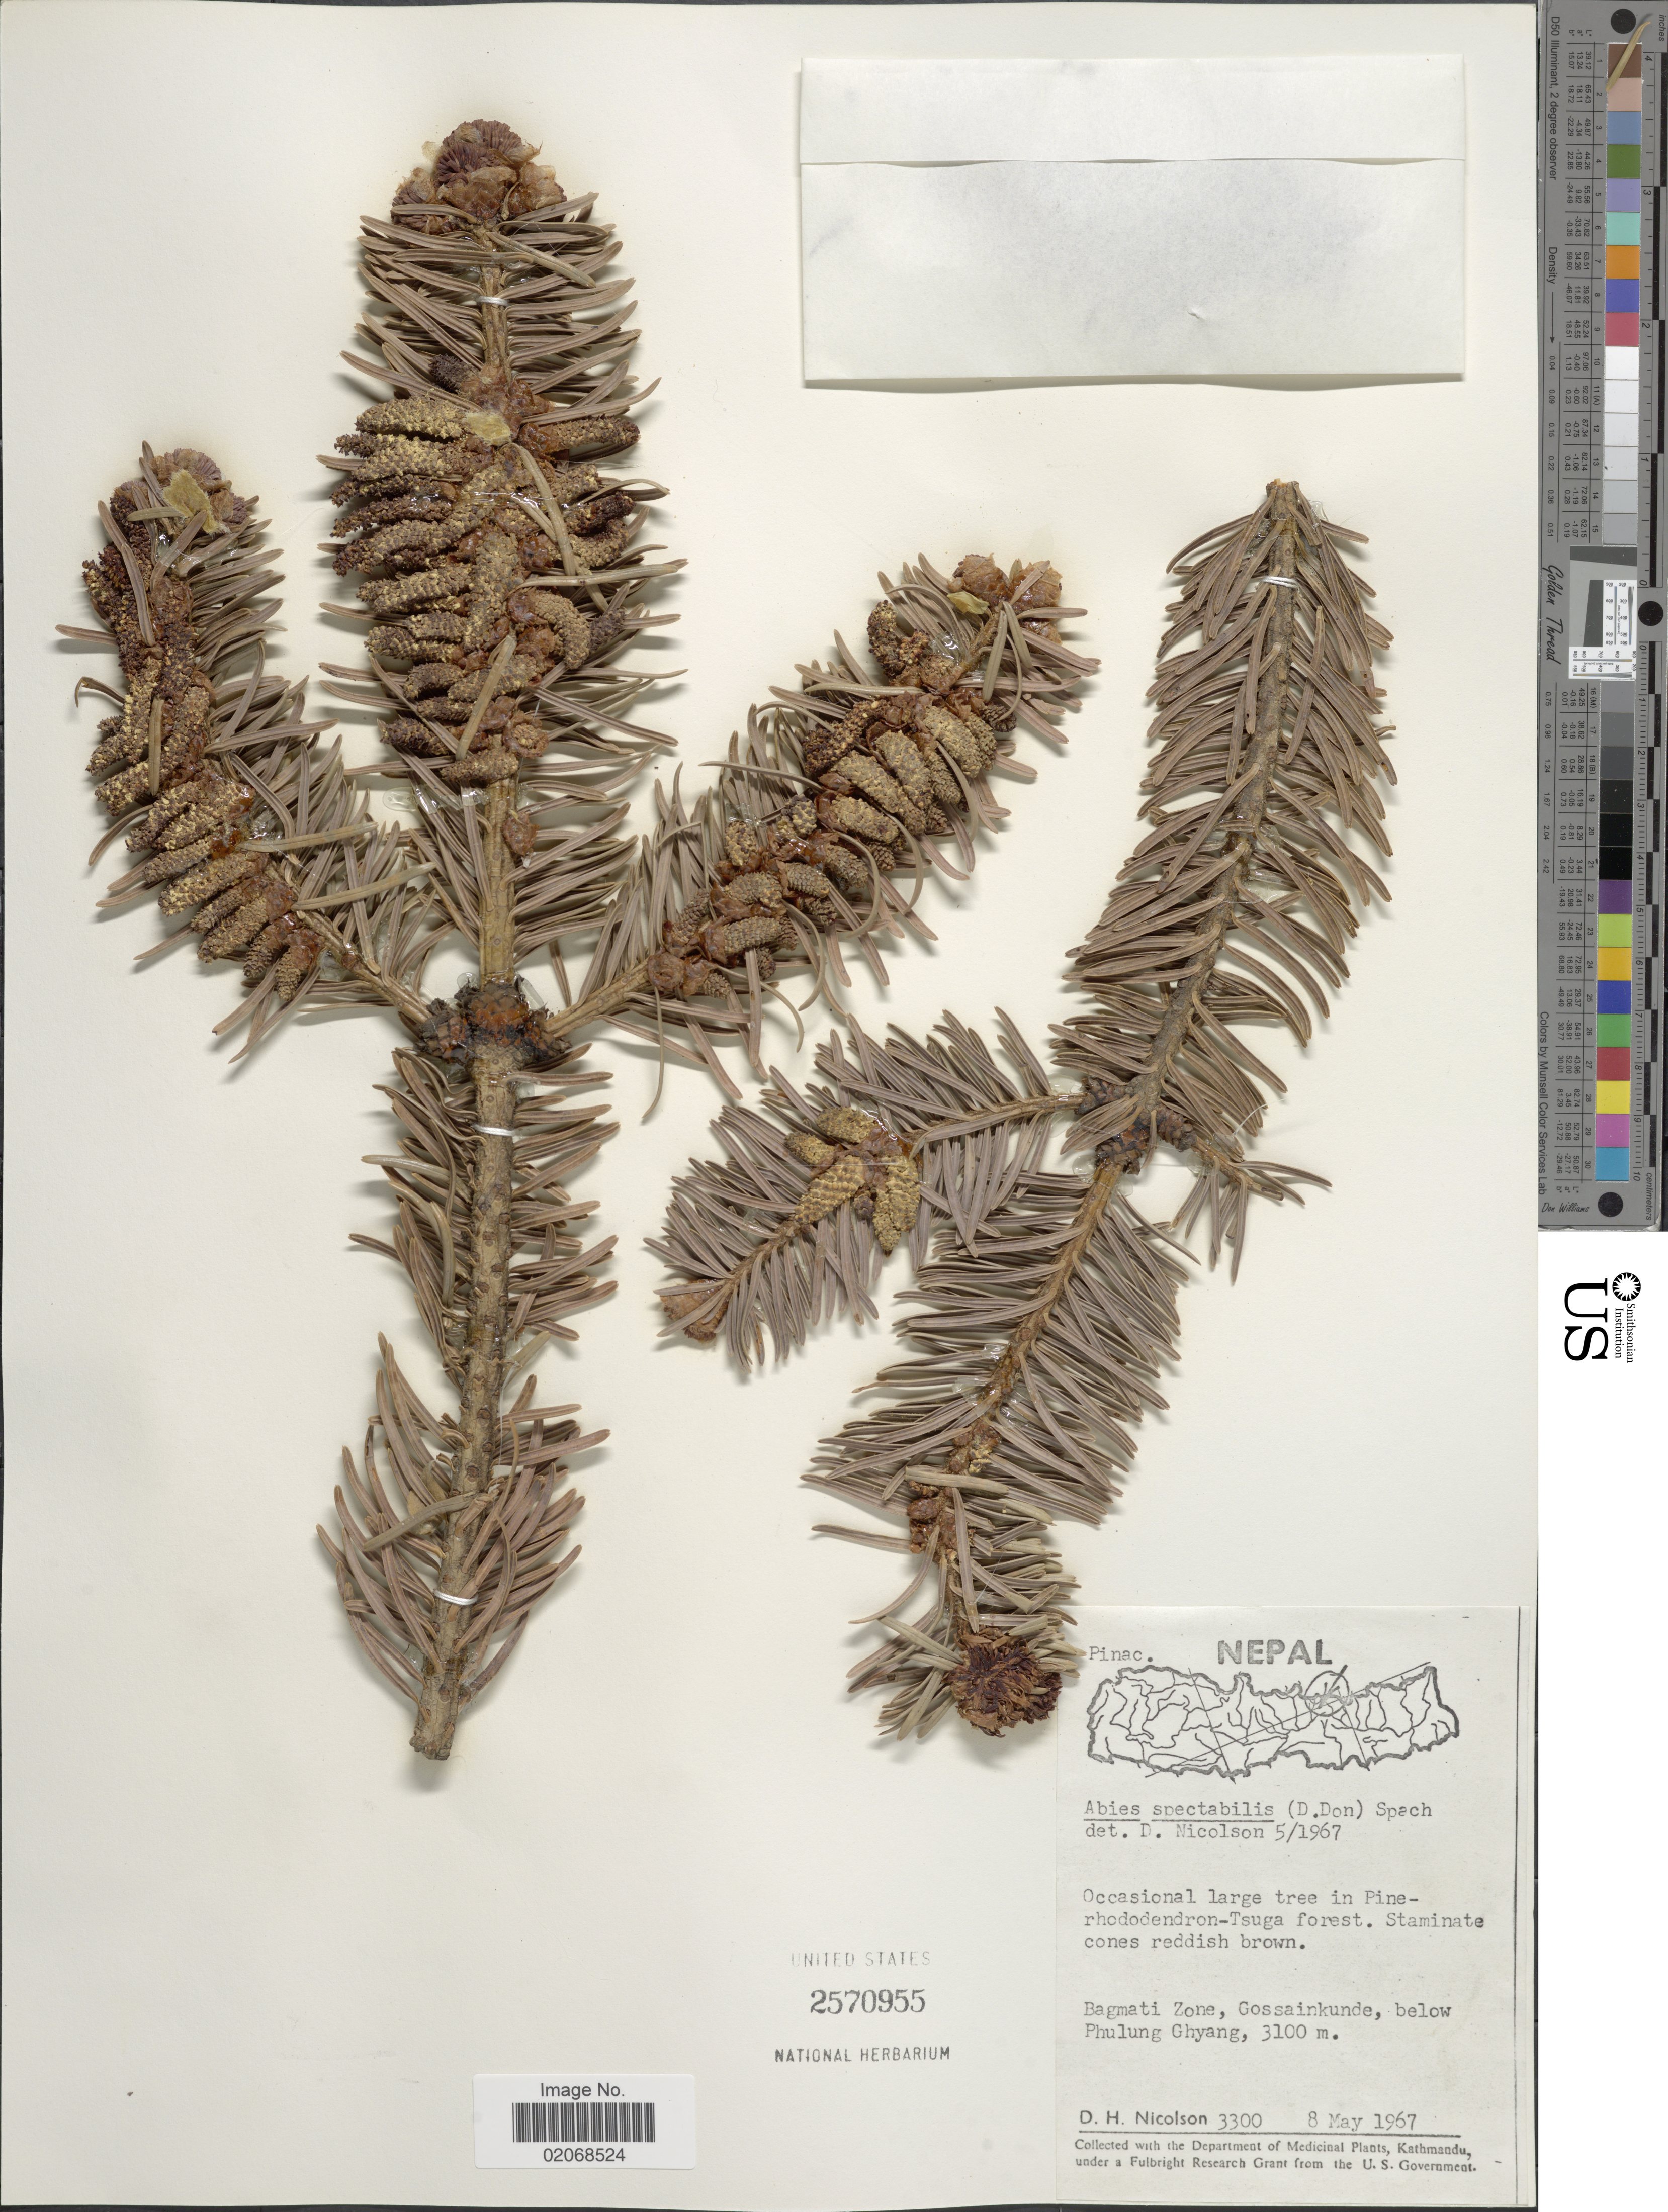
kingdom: Plantae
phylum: Tracheophyta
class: Pinopsida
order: Pinales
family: Pinaceae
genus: Abies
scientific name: Abies spectabilis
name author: (D. Don) Spach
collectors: D. H. Nicolson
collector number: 3300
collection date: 1967-05-08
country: Nepal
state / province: Bagmati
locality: Bagmati Zone, Gossainkunde, below Phulung Ghyang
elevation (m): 3100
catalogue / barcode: US 2570955